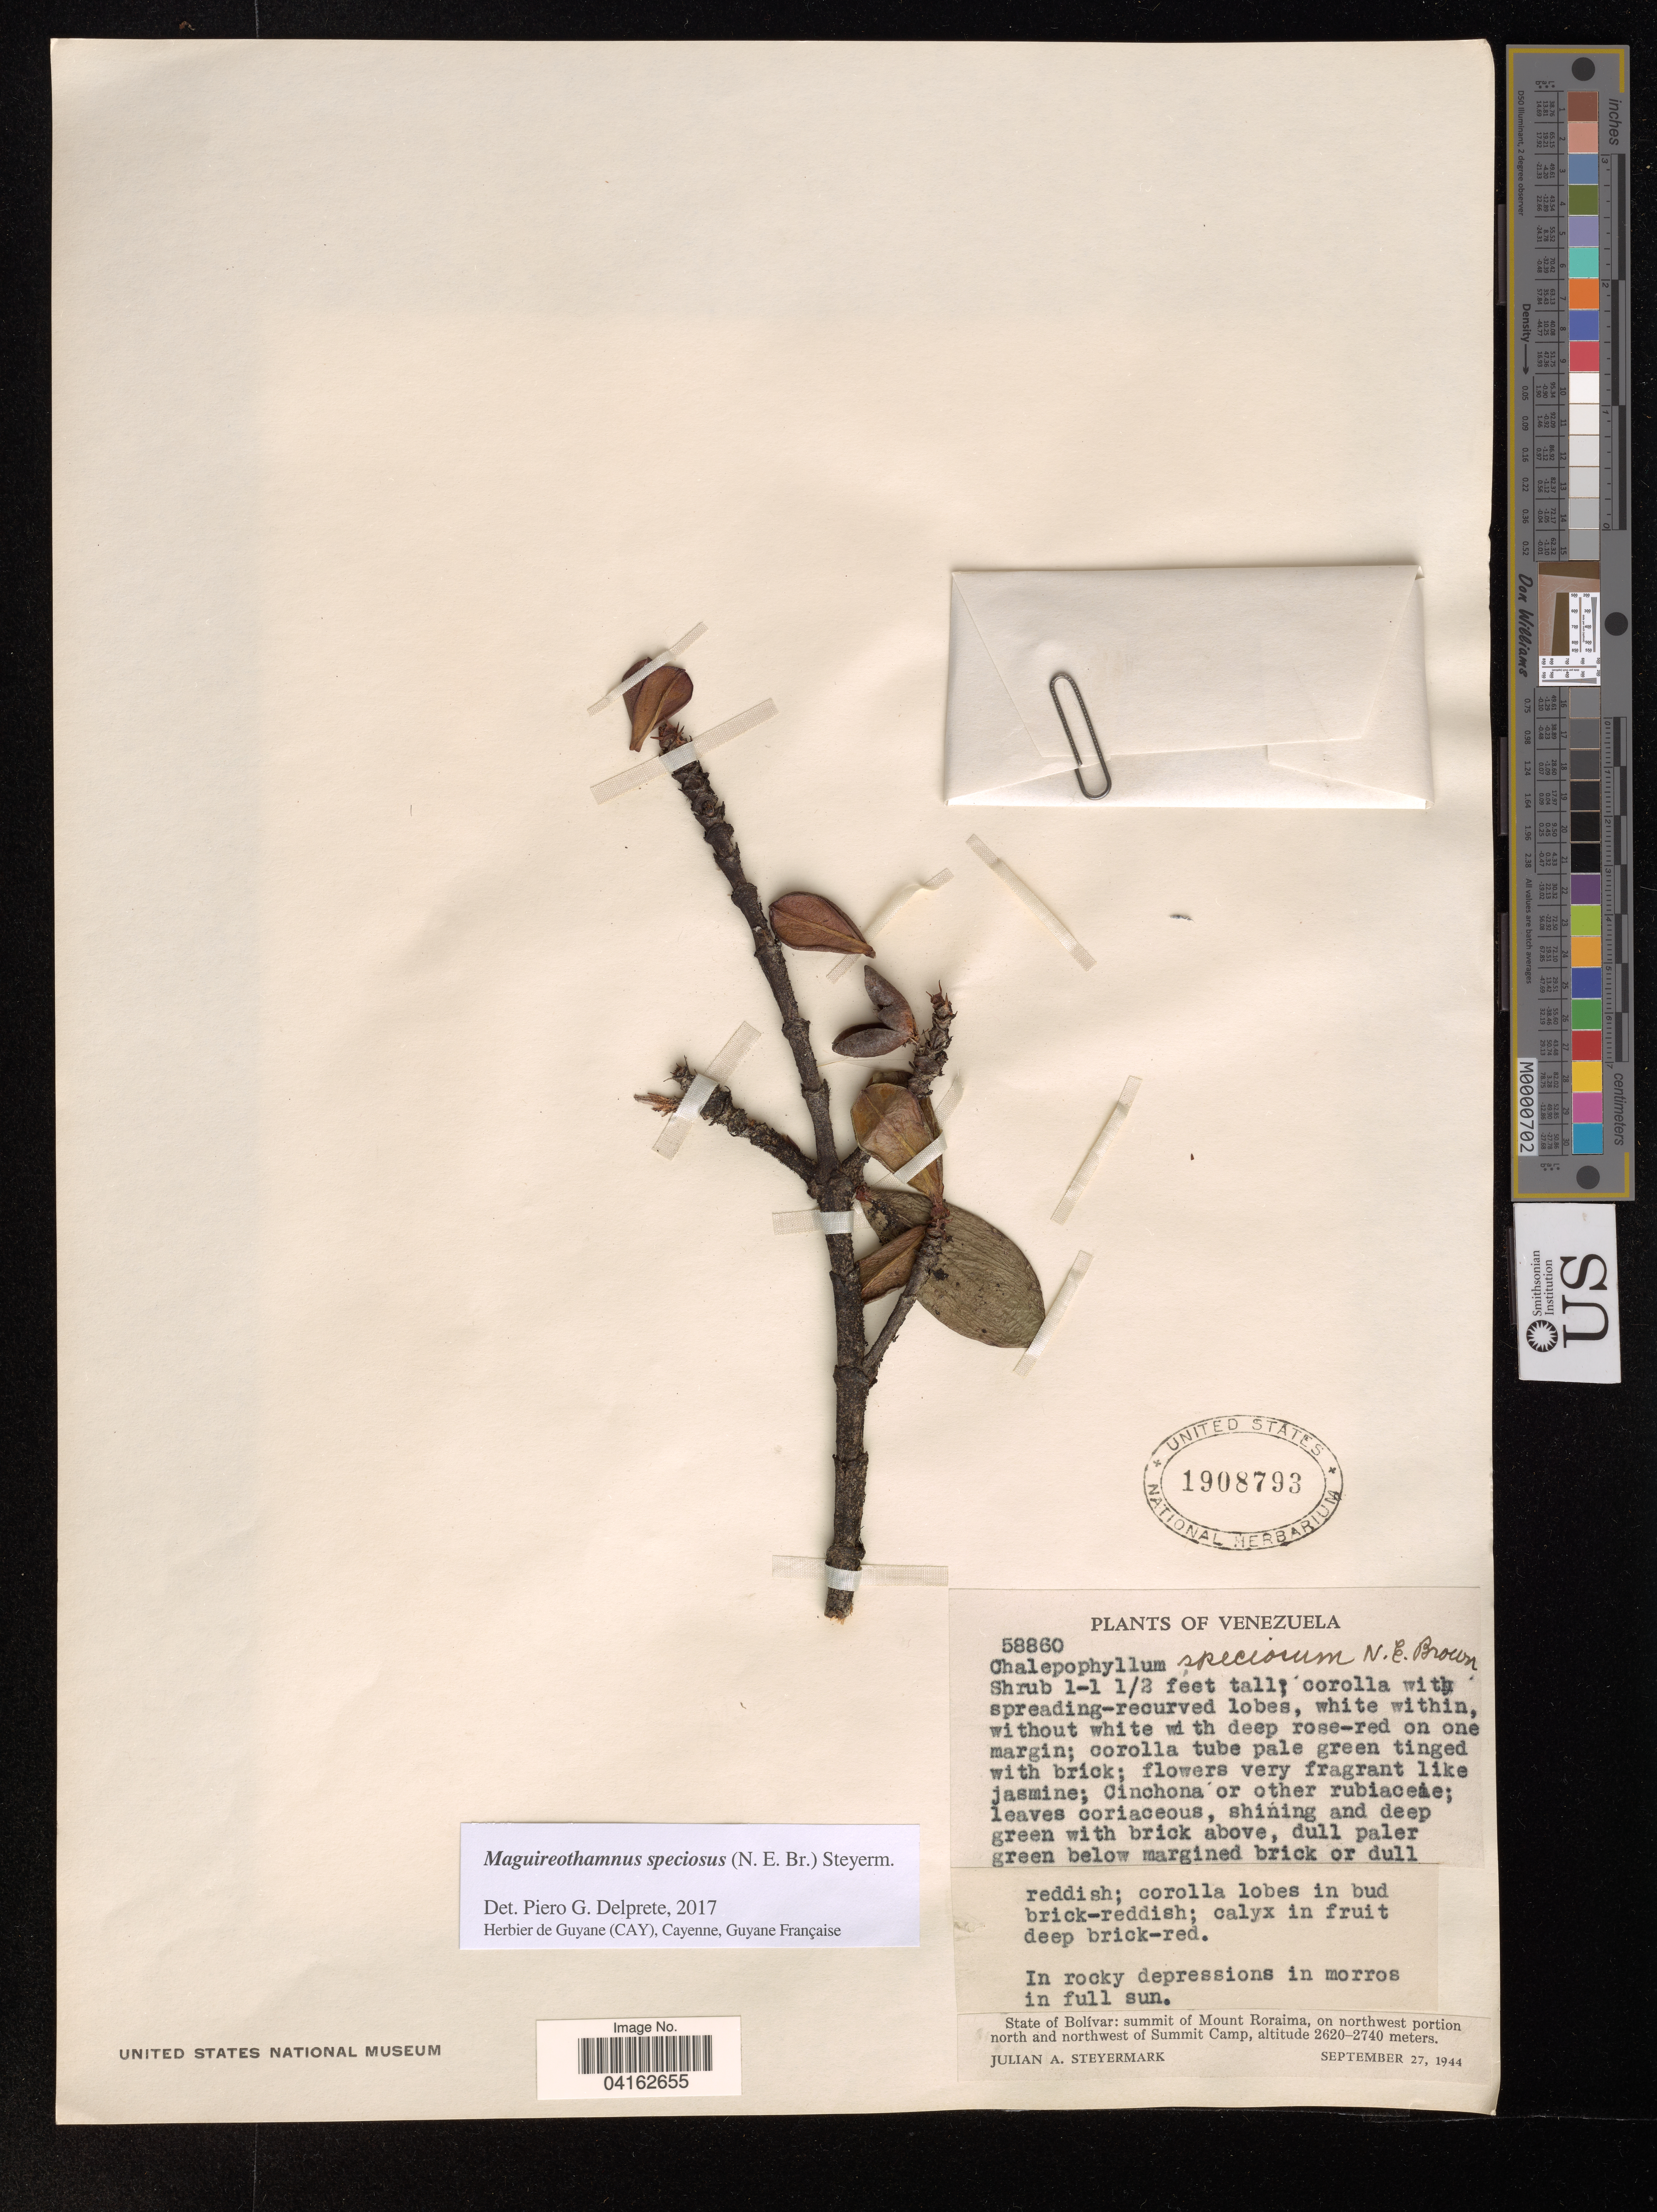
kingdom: Plantae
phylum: Tracheophyta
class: Magnoliopsida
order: Gentianales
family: Rubiaceae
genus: Maguireothamnus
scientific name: Maguireothamnus speciosus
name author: (N.E. Br.) Steyerm.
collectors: J. Steyermark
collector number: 58860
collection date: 1944-09-27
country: Venezuela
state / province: Bolivar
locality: Summit of Mount Roraima, on northwest portion north and northwest of Summit Camp.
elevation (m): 2620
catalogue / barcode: US 1908793